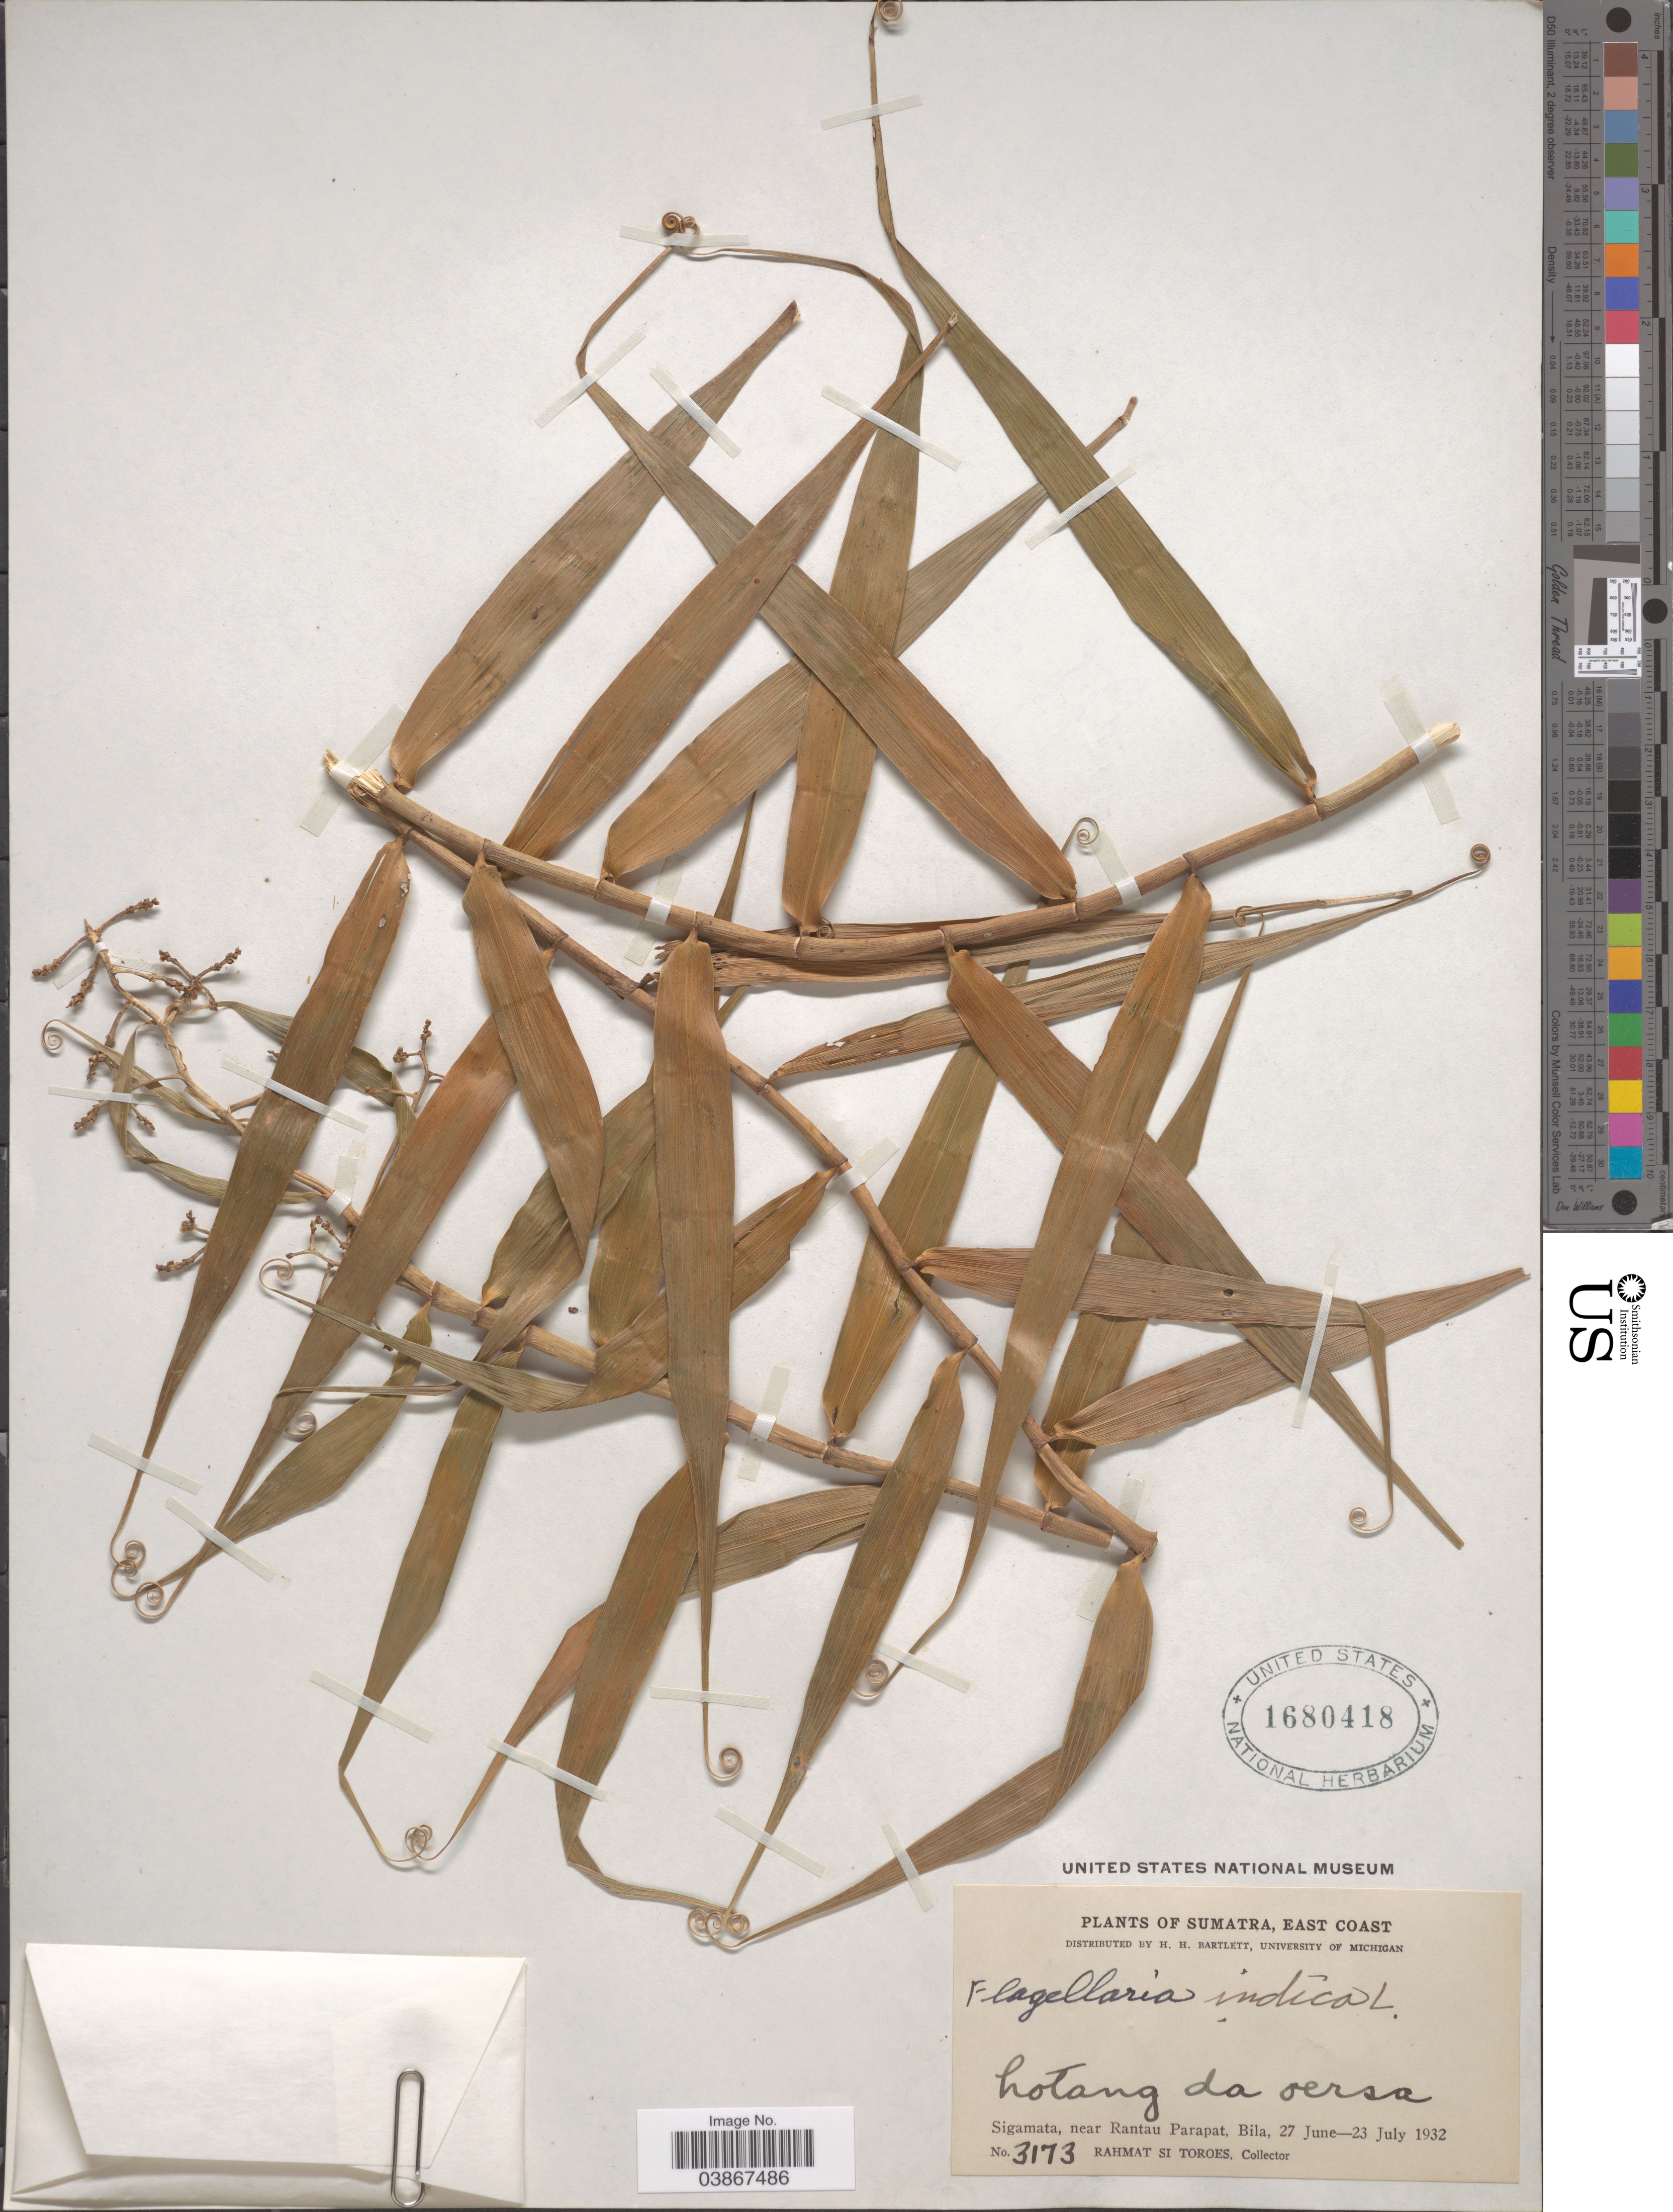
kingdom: Plantae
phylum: Tracheophyta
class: Liliopsida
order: Poales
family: Flagellariaceae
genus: Flagellaria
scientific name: Flagellaria indica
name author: L.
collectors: Rahmat Si Boeea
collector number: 3173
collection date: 1932-06-27/1932-07-23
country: Indonesia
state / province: Sumatra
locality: East Coast. Sigamata, near Rantau Parapat, Bila.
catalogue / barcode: US 1680418